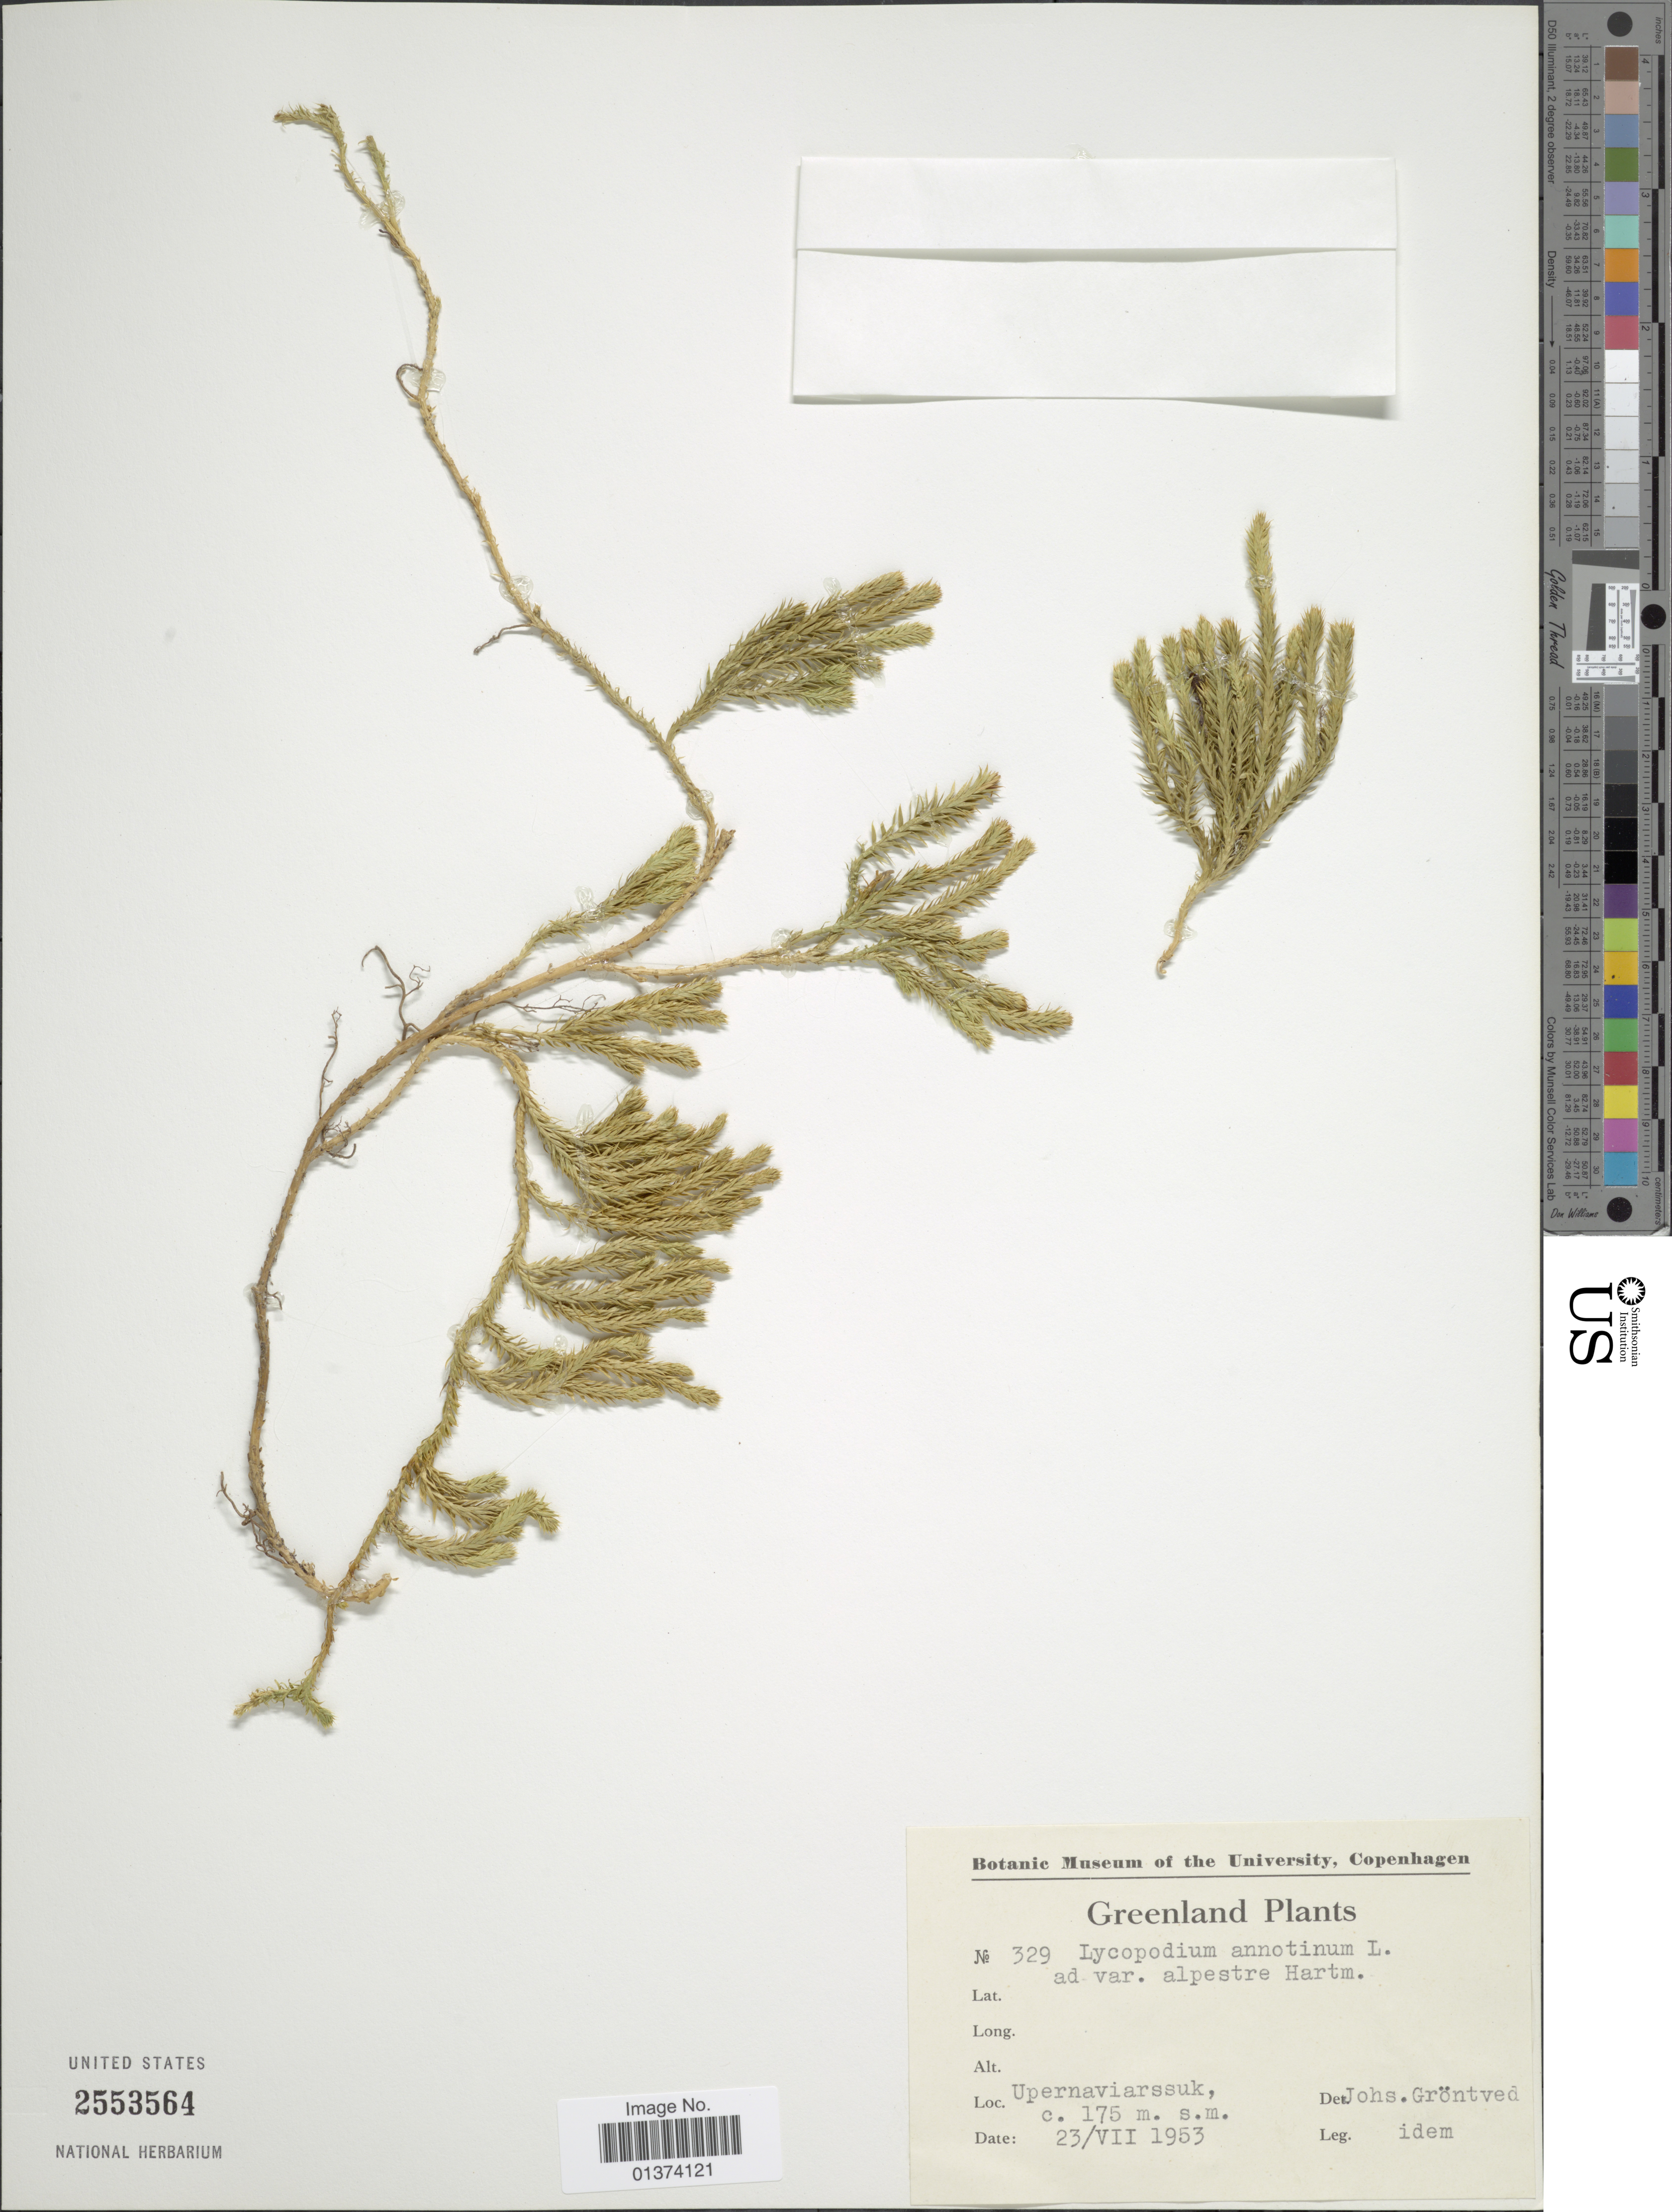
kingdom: Plantae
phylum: Tracheophyta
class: Lycopodiopsida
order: Lycopodiales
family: Lycopodiaceae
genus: Spinulum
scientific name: Spinulum annotinum subsp. annotinum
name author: (L.) A. Haines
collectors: J. Gröntved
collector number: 329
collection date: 1953-07-23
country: Greenland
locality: Upernaviarssuk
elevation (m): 175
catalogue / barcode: US 2553564